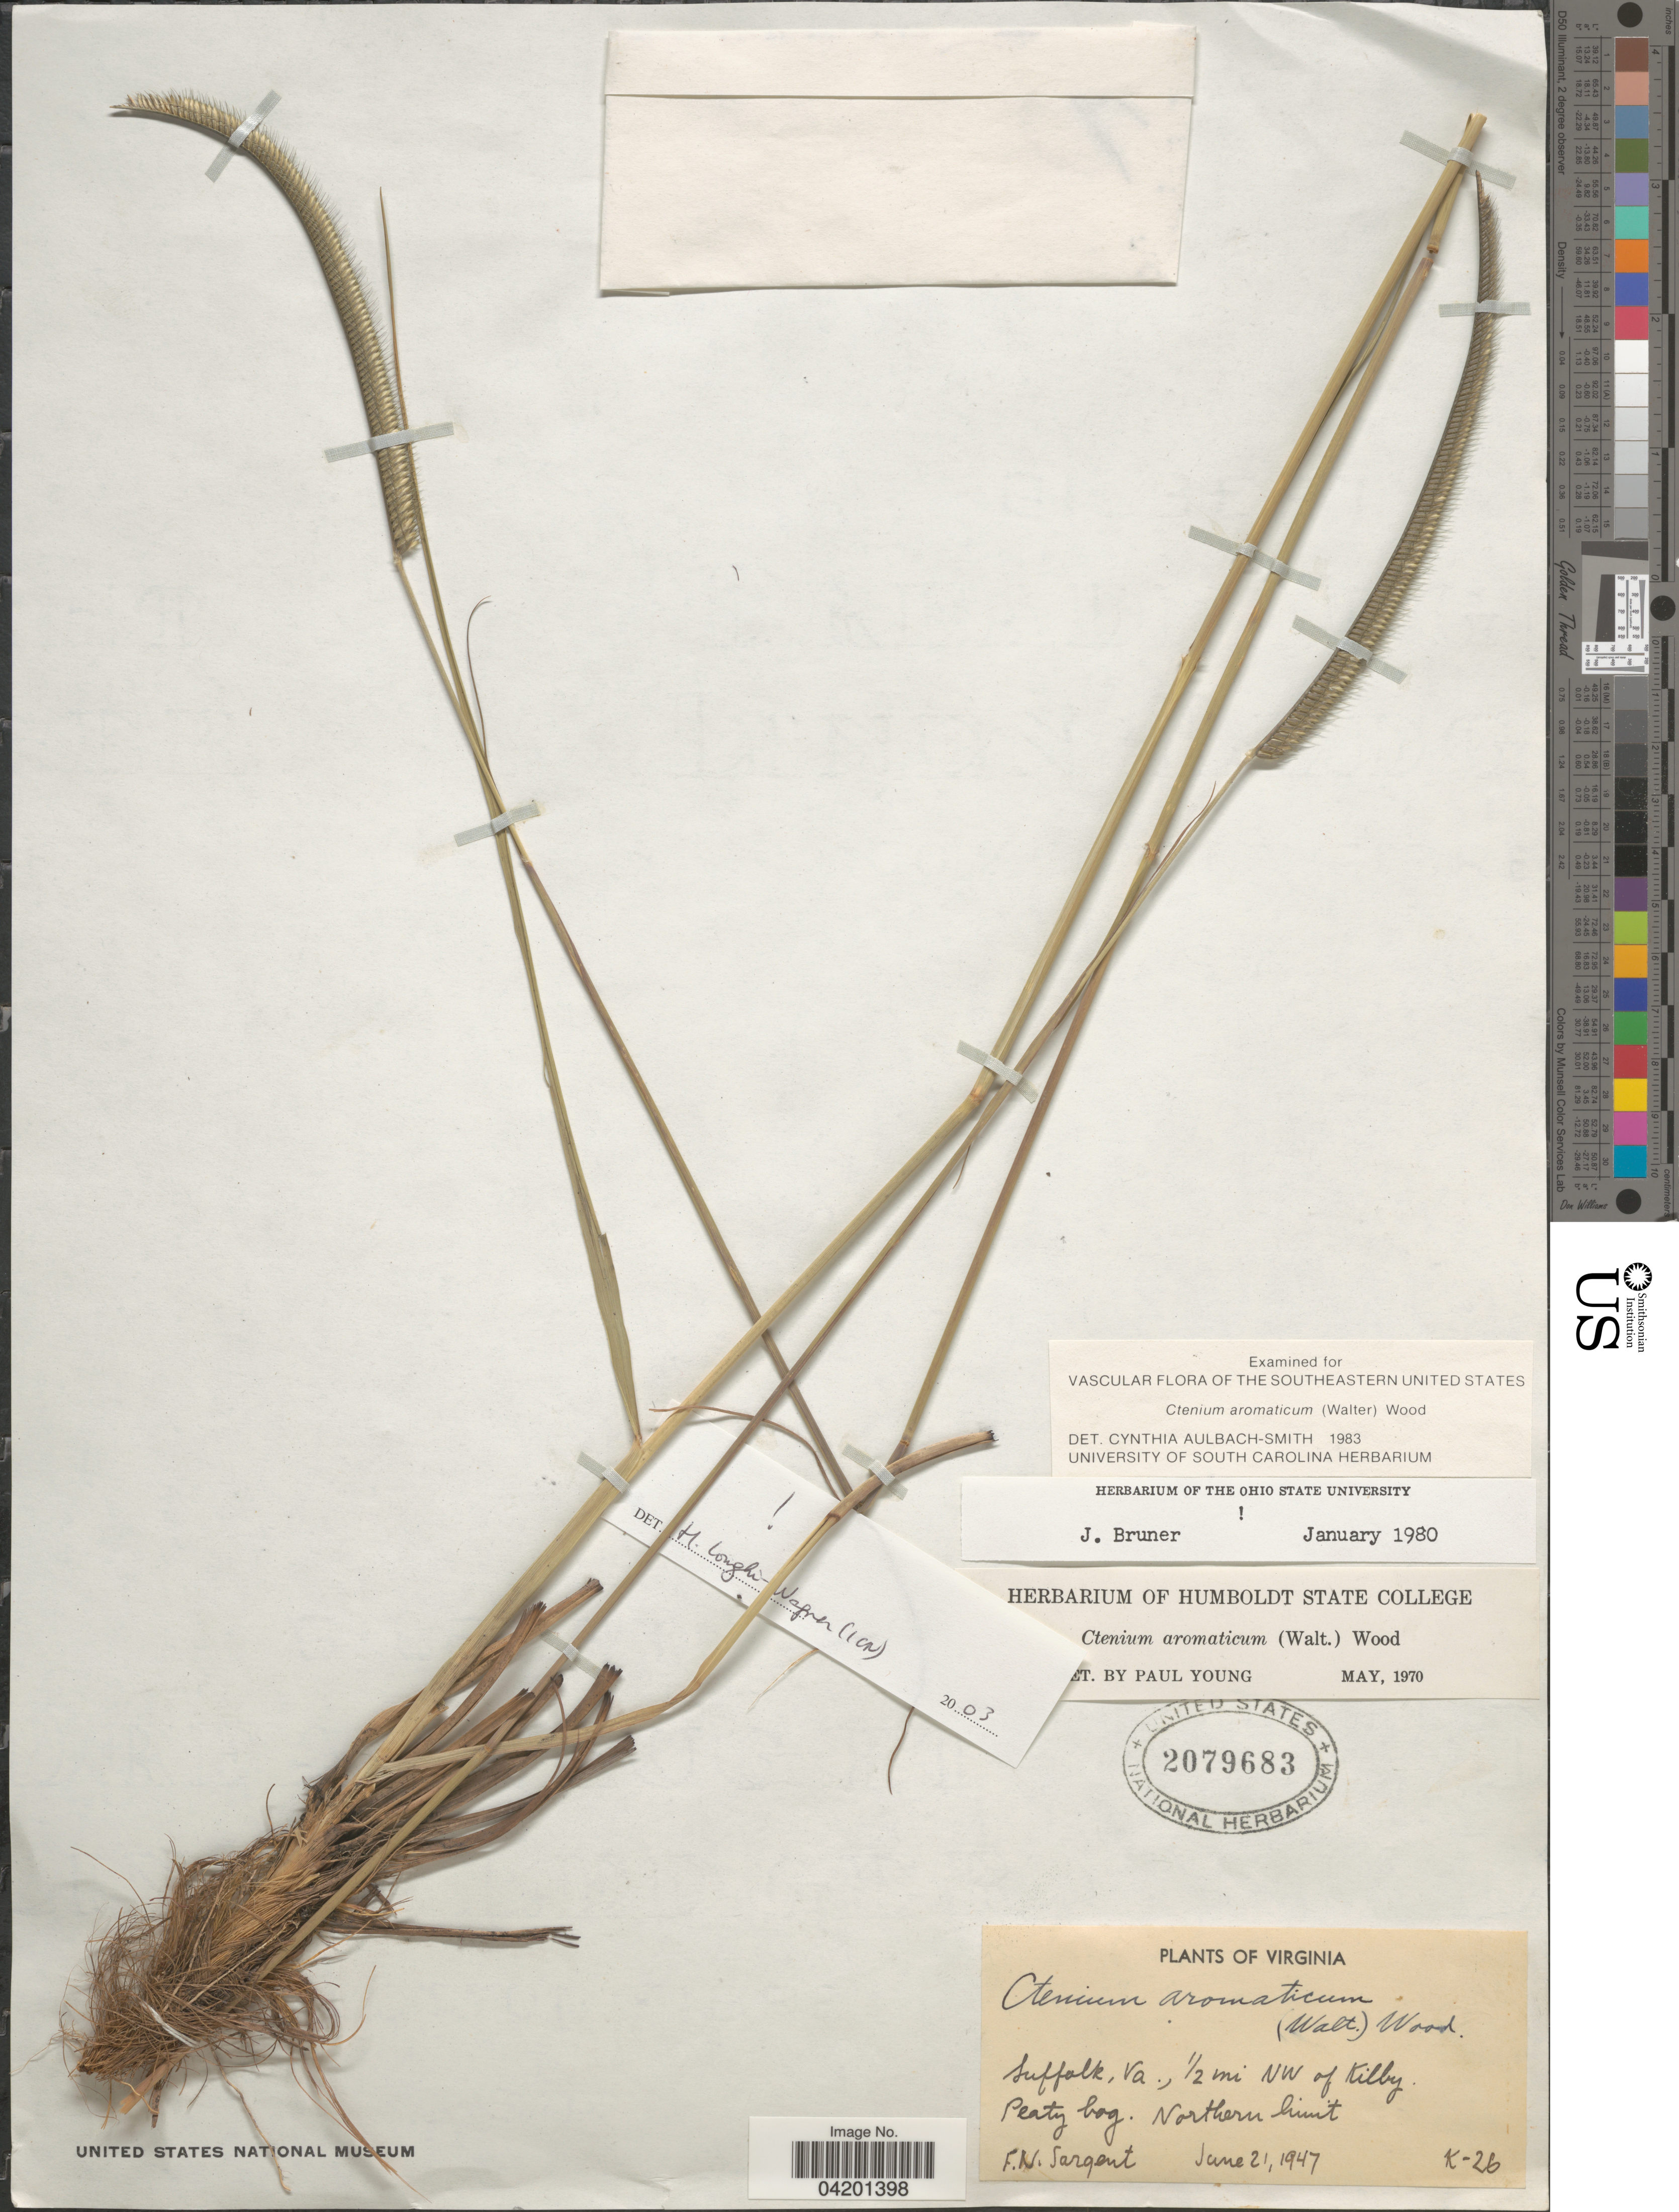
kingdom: Plantae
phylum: Tracheophyta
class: Liliopsida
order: Poales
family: Poaceae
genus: Ctenium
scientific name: Ctenium aromaticum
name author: (Walter) Alph. Wood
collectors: F. Sargent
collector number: K-26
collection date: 1947-06-21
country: United States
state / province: Virginia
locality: Suffolk, ½ mi NW of Kilby. Peaty bog. Northern limit.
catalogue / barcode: US 2079683